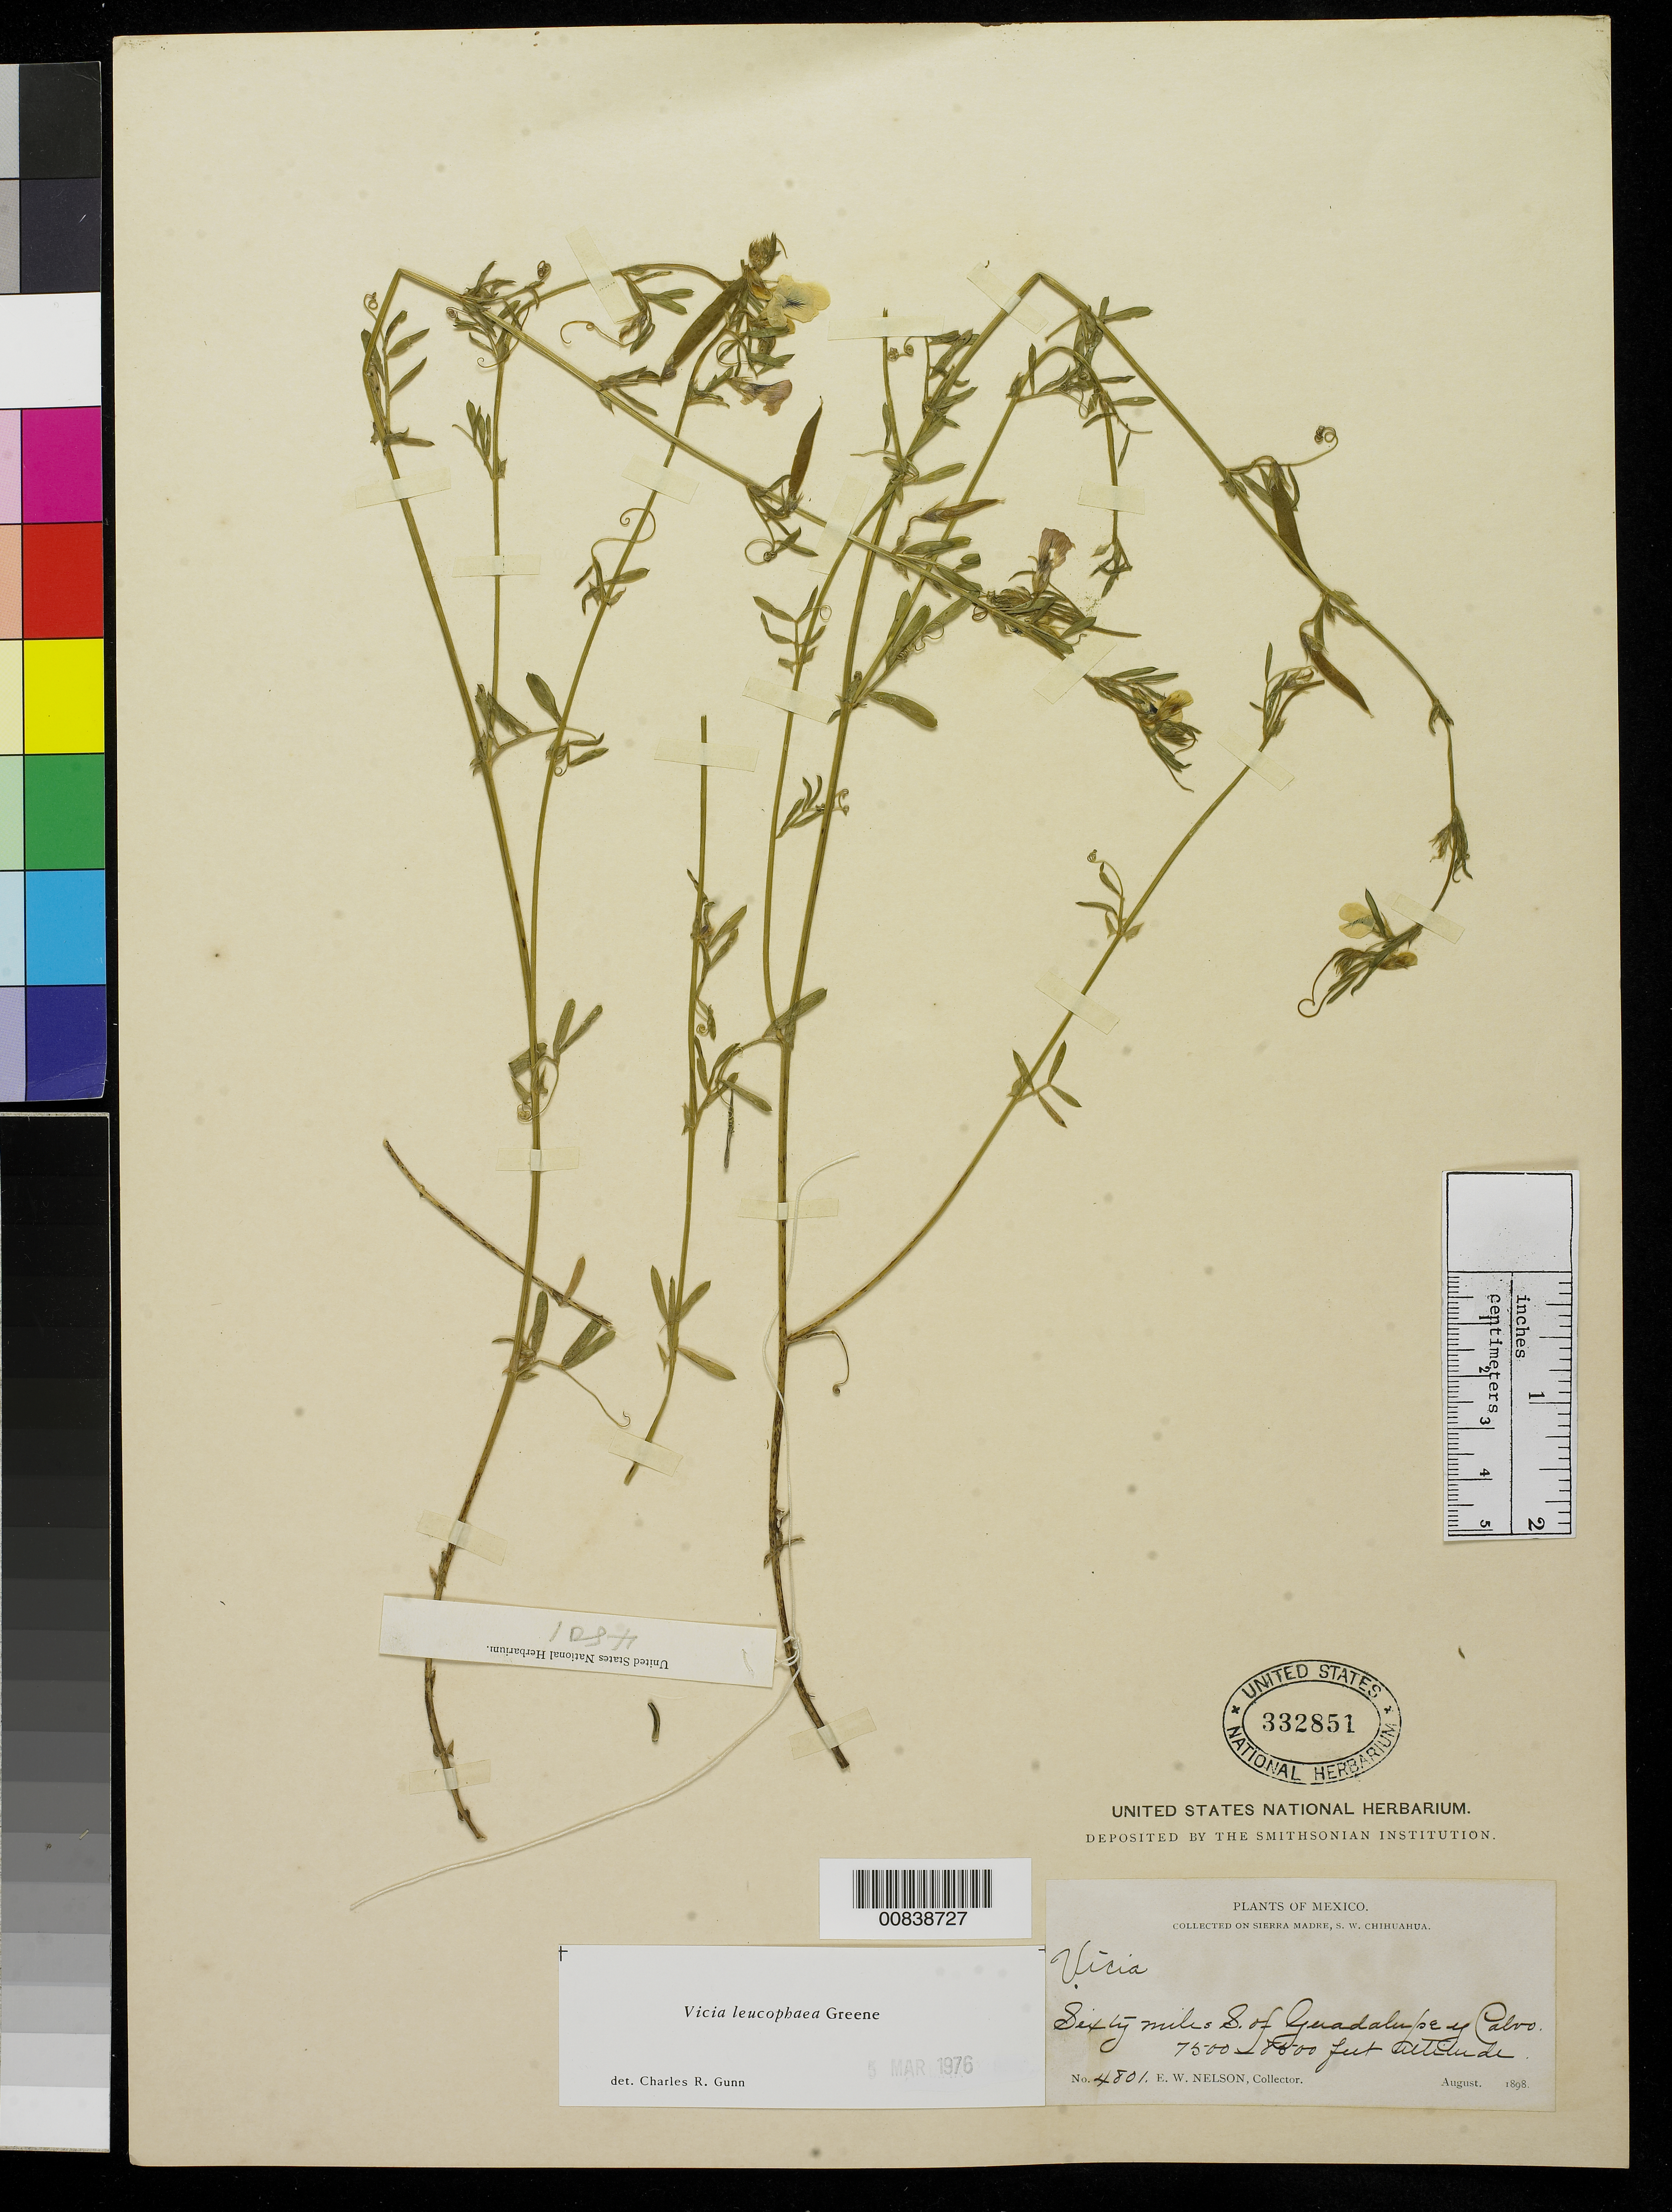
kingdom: Plantae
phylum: Tracheophyta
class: Magnoliopsida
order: Fabales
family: Fabaceae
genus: Vicia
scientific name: Vicia leucophaea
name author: Greene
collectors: E. W. Nelson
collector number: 4801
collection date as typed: Aug 1898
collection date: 1898-08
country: Mexico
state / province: Chihuahua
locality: Sixty miles S. of Guadalupe y Calvo. Sierra Madre, S.W. Chihuahua.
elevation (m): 2286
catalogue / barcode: US 332851